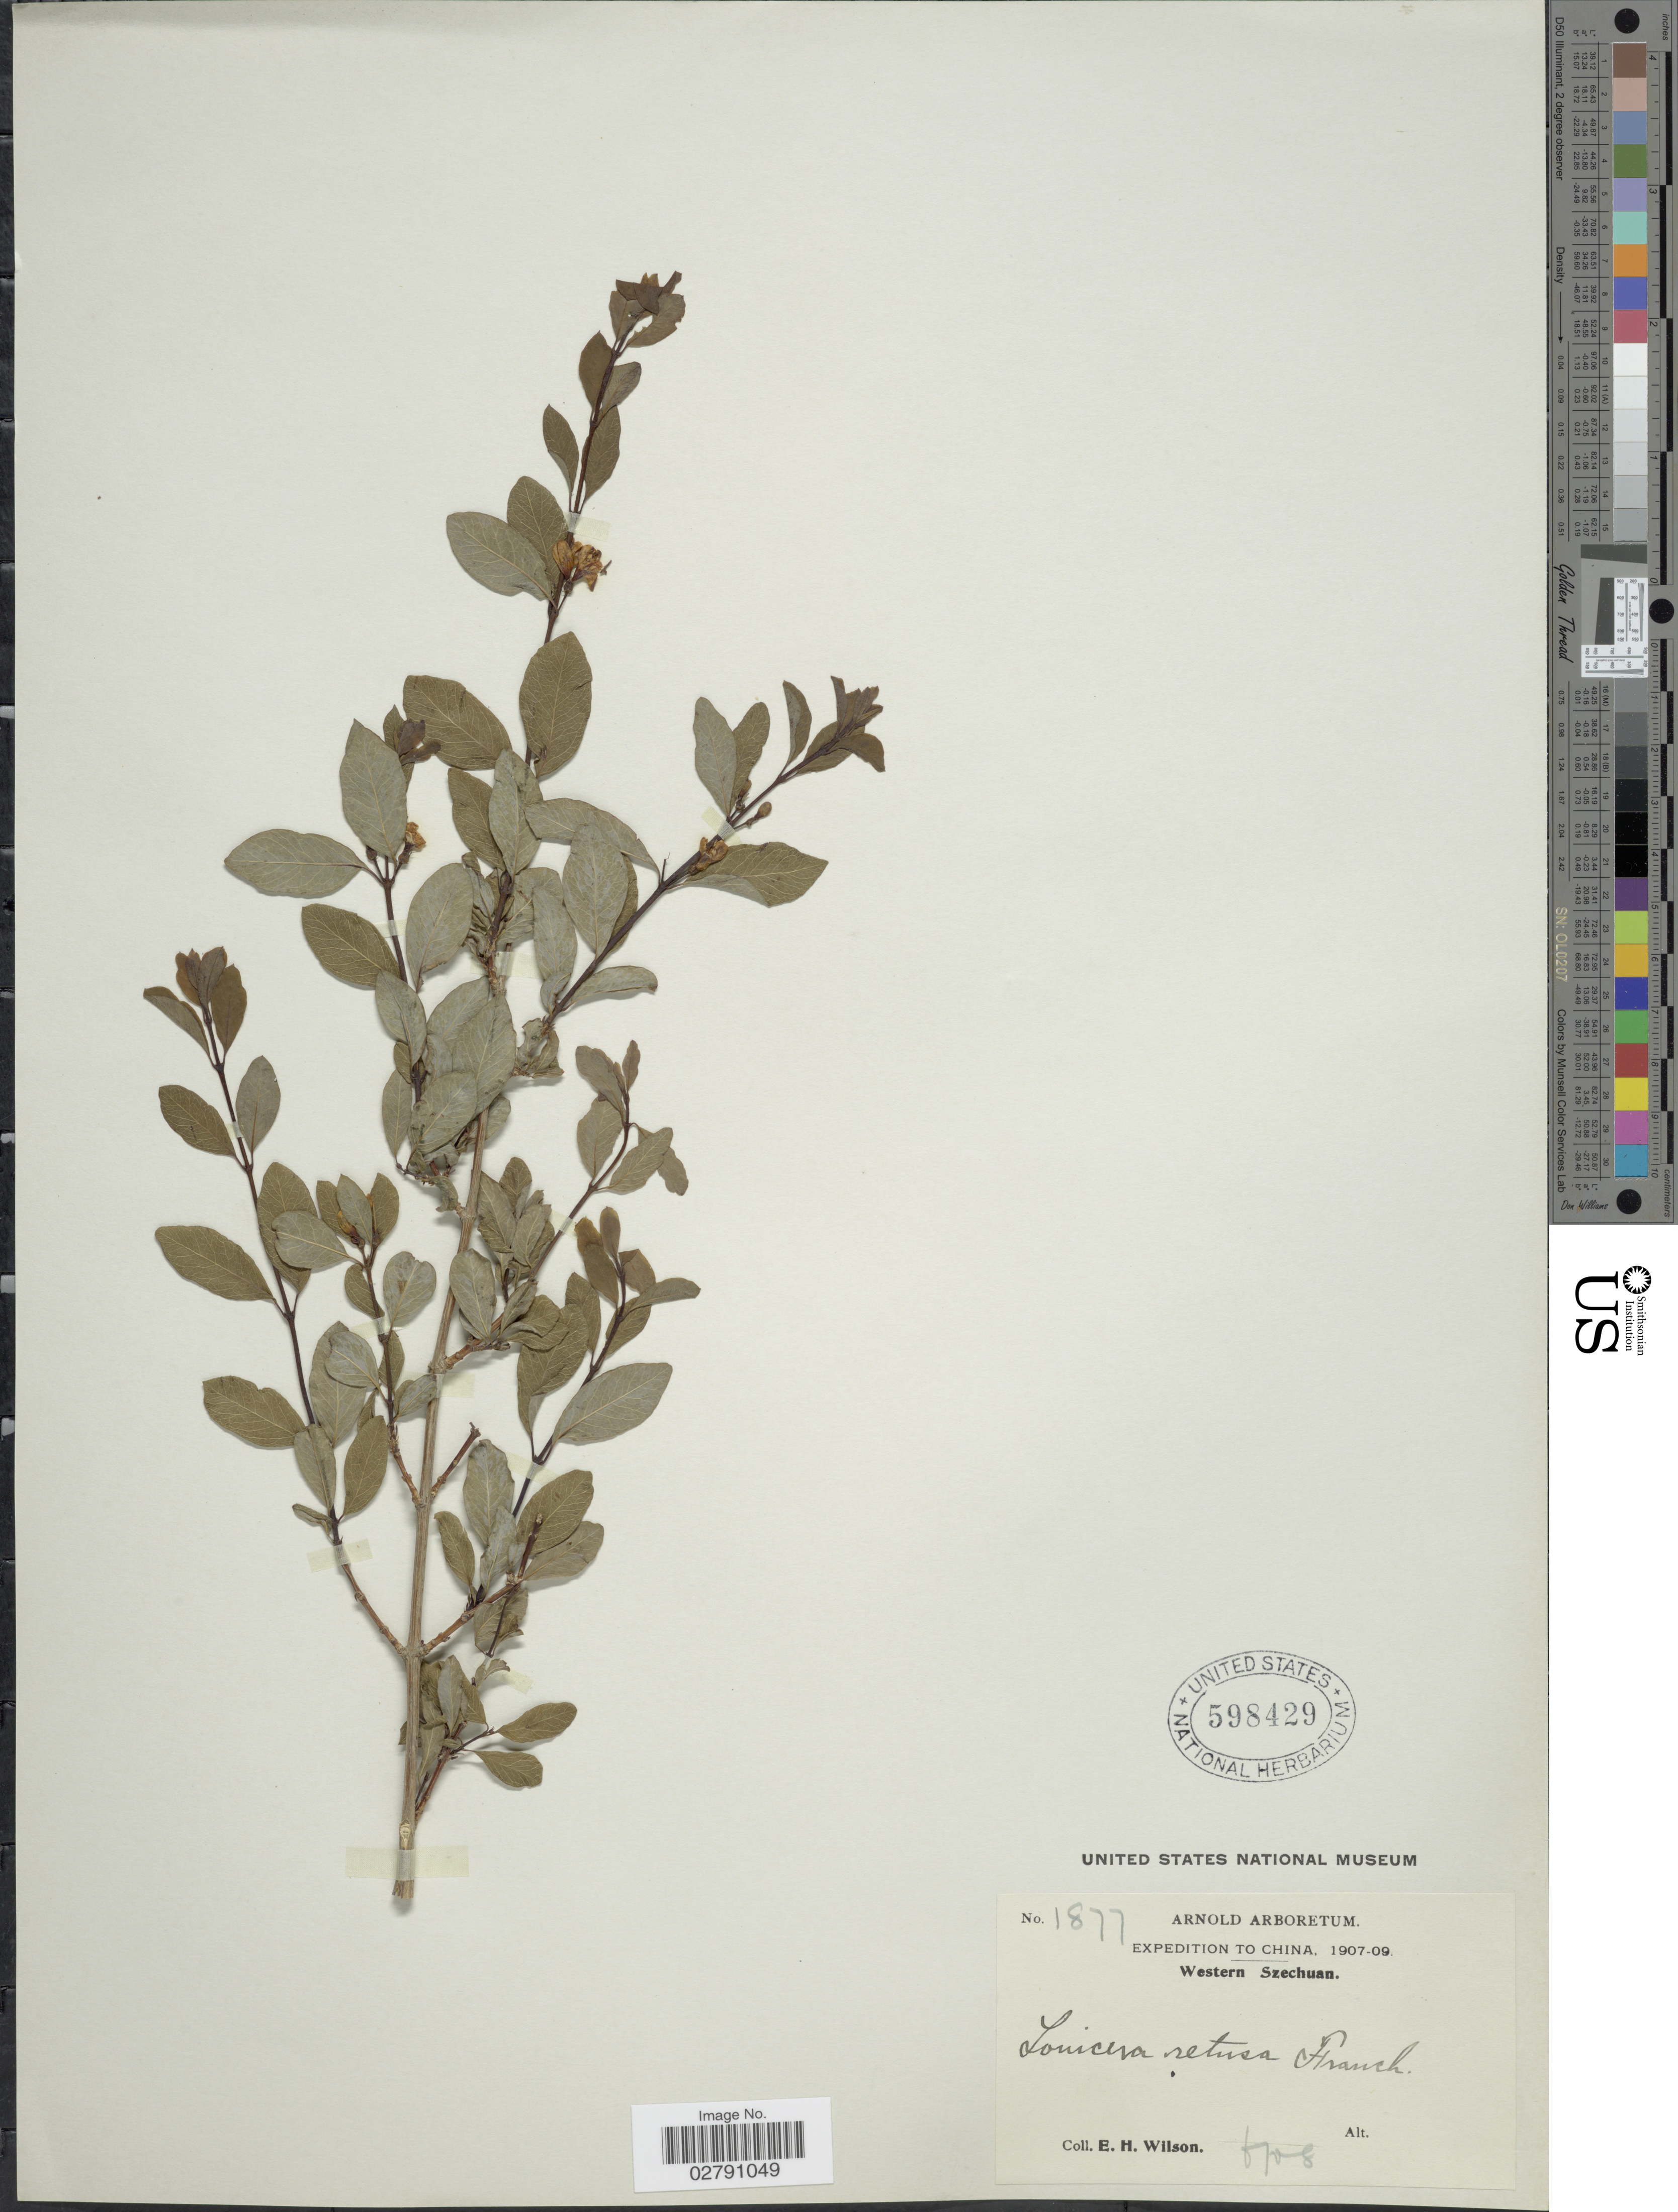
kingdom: Plantae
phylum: Tracheophyta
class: Magnoliopsida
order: Dipsacales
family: Caprifoliaceae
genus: Lonicera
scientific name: Lonicera retusa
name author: Franch.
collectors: E. Wilson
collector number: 1877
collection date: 1908-06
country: China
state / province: Sichuan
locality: Western Szechuan.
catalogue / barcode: US 598429